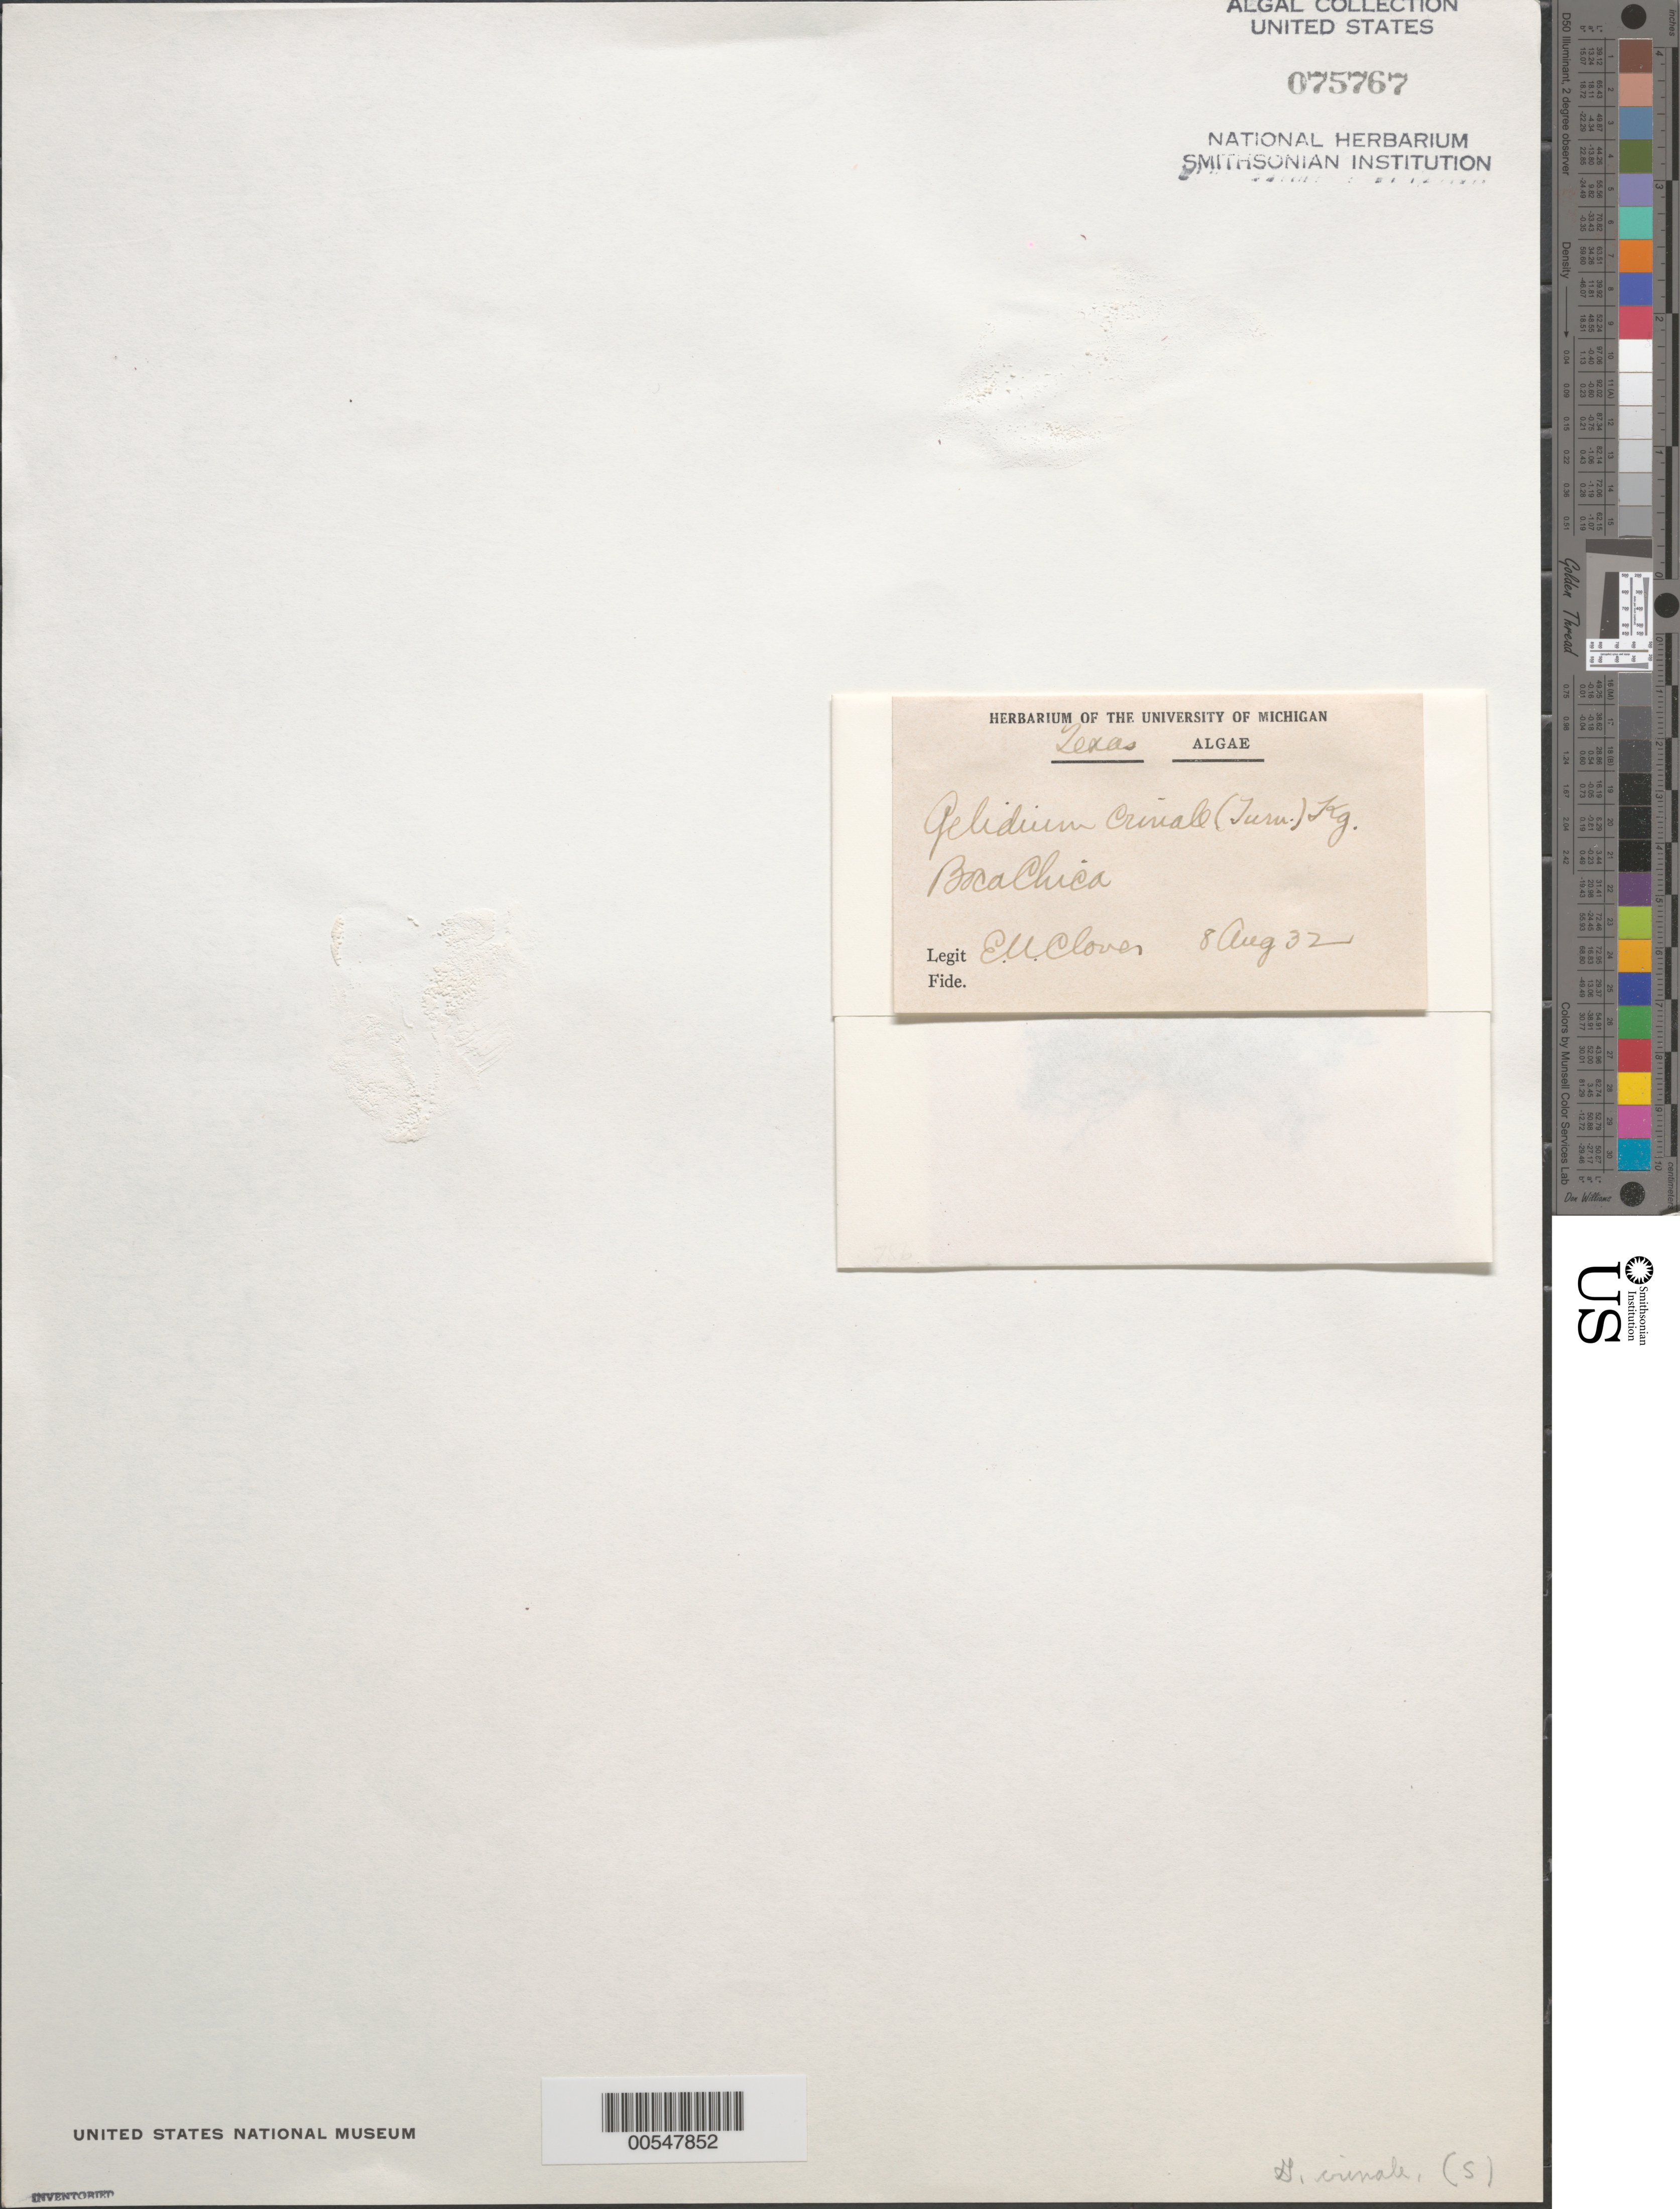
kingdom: Plantae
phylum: Rhodophyta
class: Florideophyceae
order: Gelidiales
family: Gelidiaceae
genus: Gelidium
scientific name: Gelidium crinale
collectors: E. U. Clover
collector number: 309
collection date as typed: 08 Aug 1932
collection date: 1932-08-08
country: United States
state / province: Texas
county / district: Cameron County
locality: Boca Chica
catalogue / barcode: US 75767